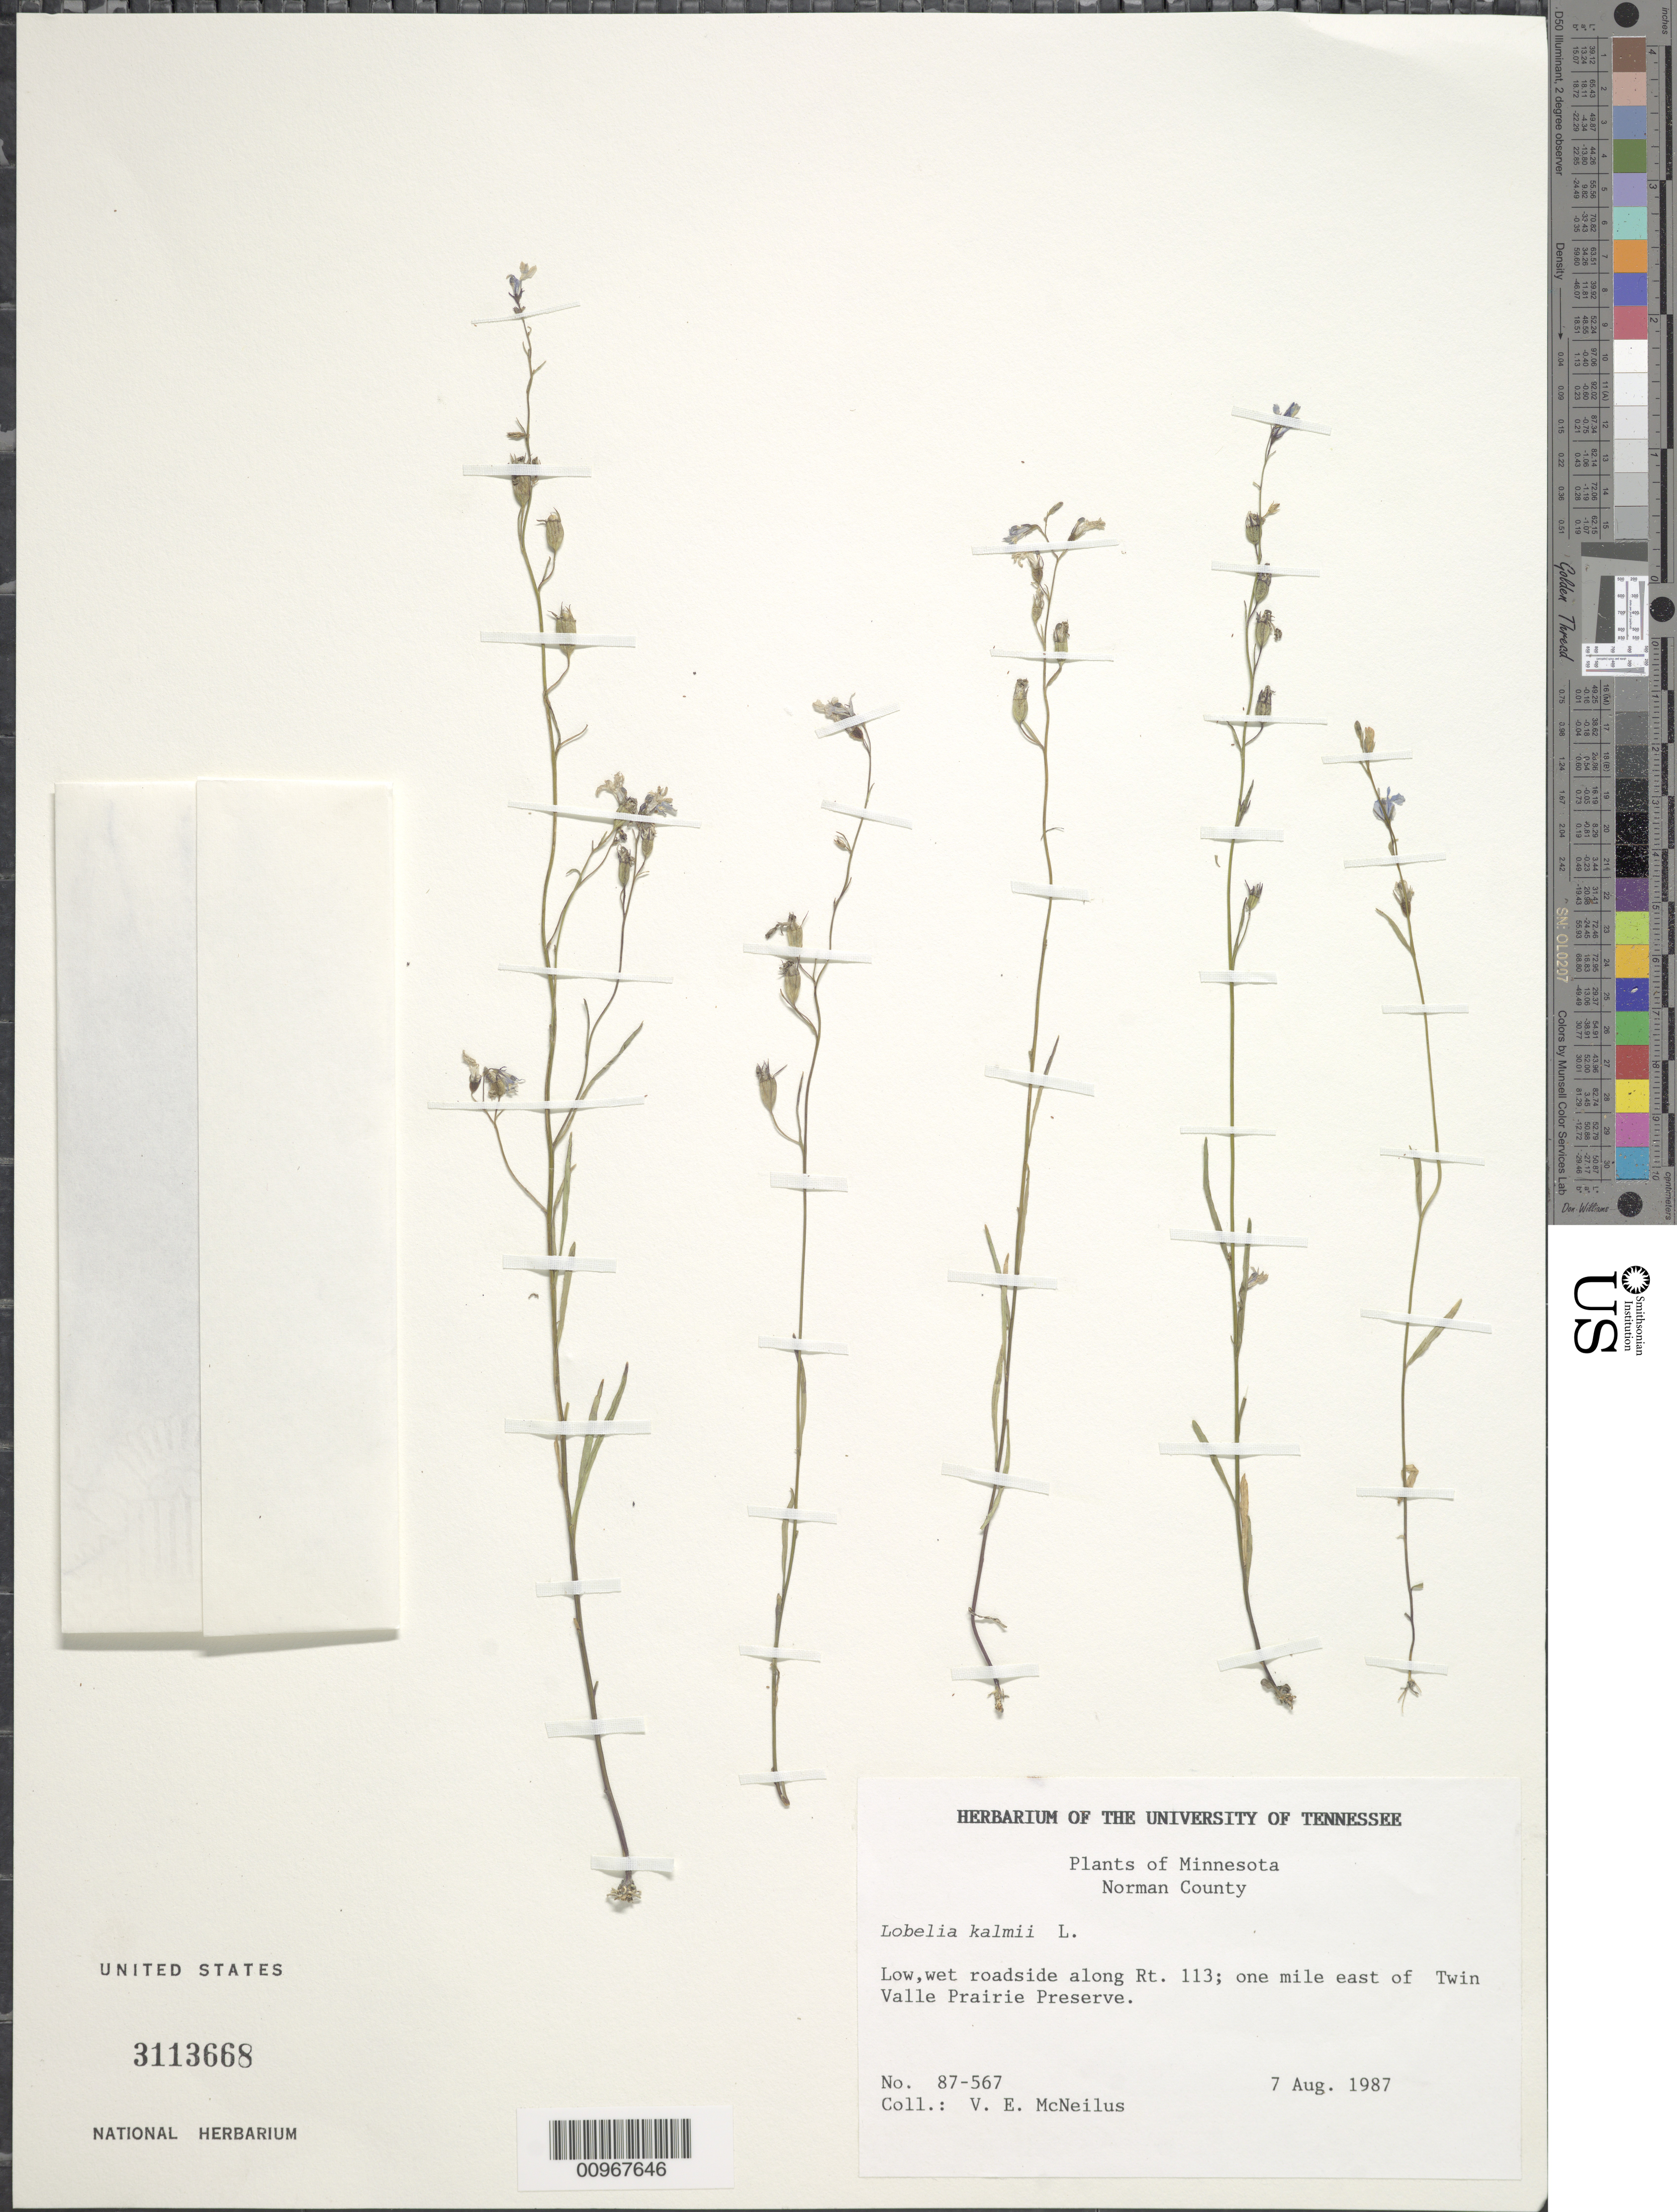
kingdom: Plantae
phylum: Tracheophyta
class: Magnoliopsida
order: Asterales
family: Campanulaceae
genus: Lobelia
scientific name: Lobelia kalmii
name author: L.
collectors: V. Mcneilus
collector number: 87-567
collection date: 1987-08-07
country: United States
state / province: Minnesota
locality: Norman County. Low, wet roadside along Rt. 113; one mile east of Twin Valle Prairie Preserve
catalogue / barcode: US 3113668